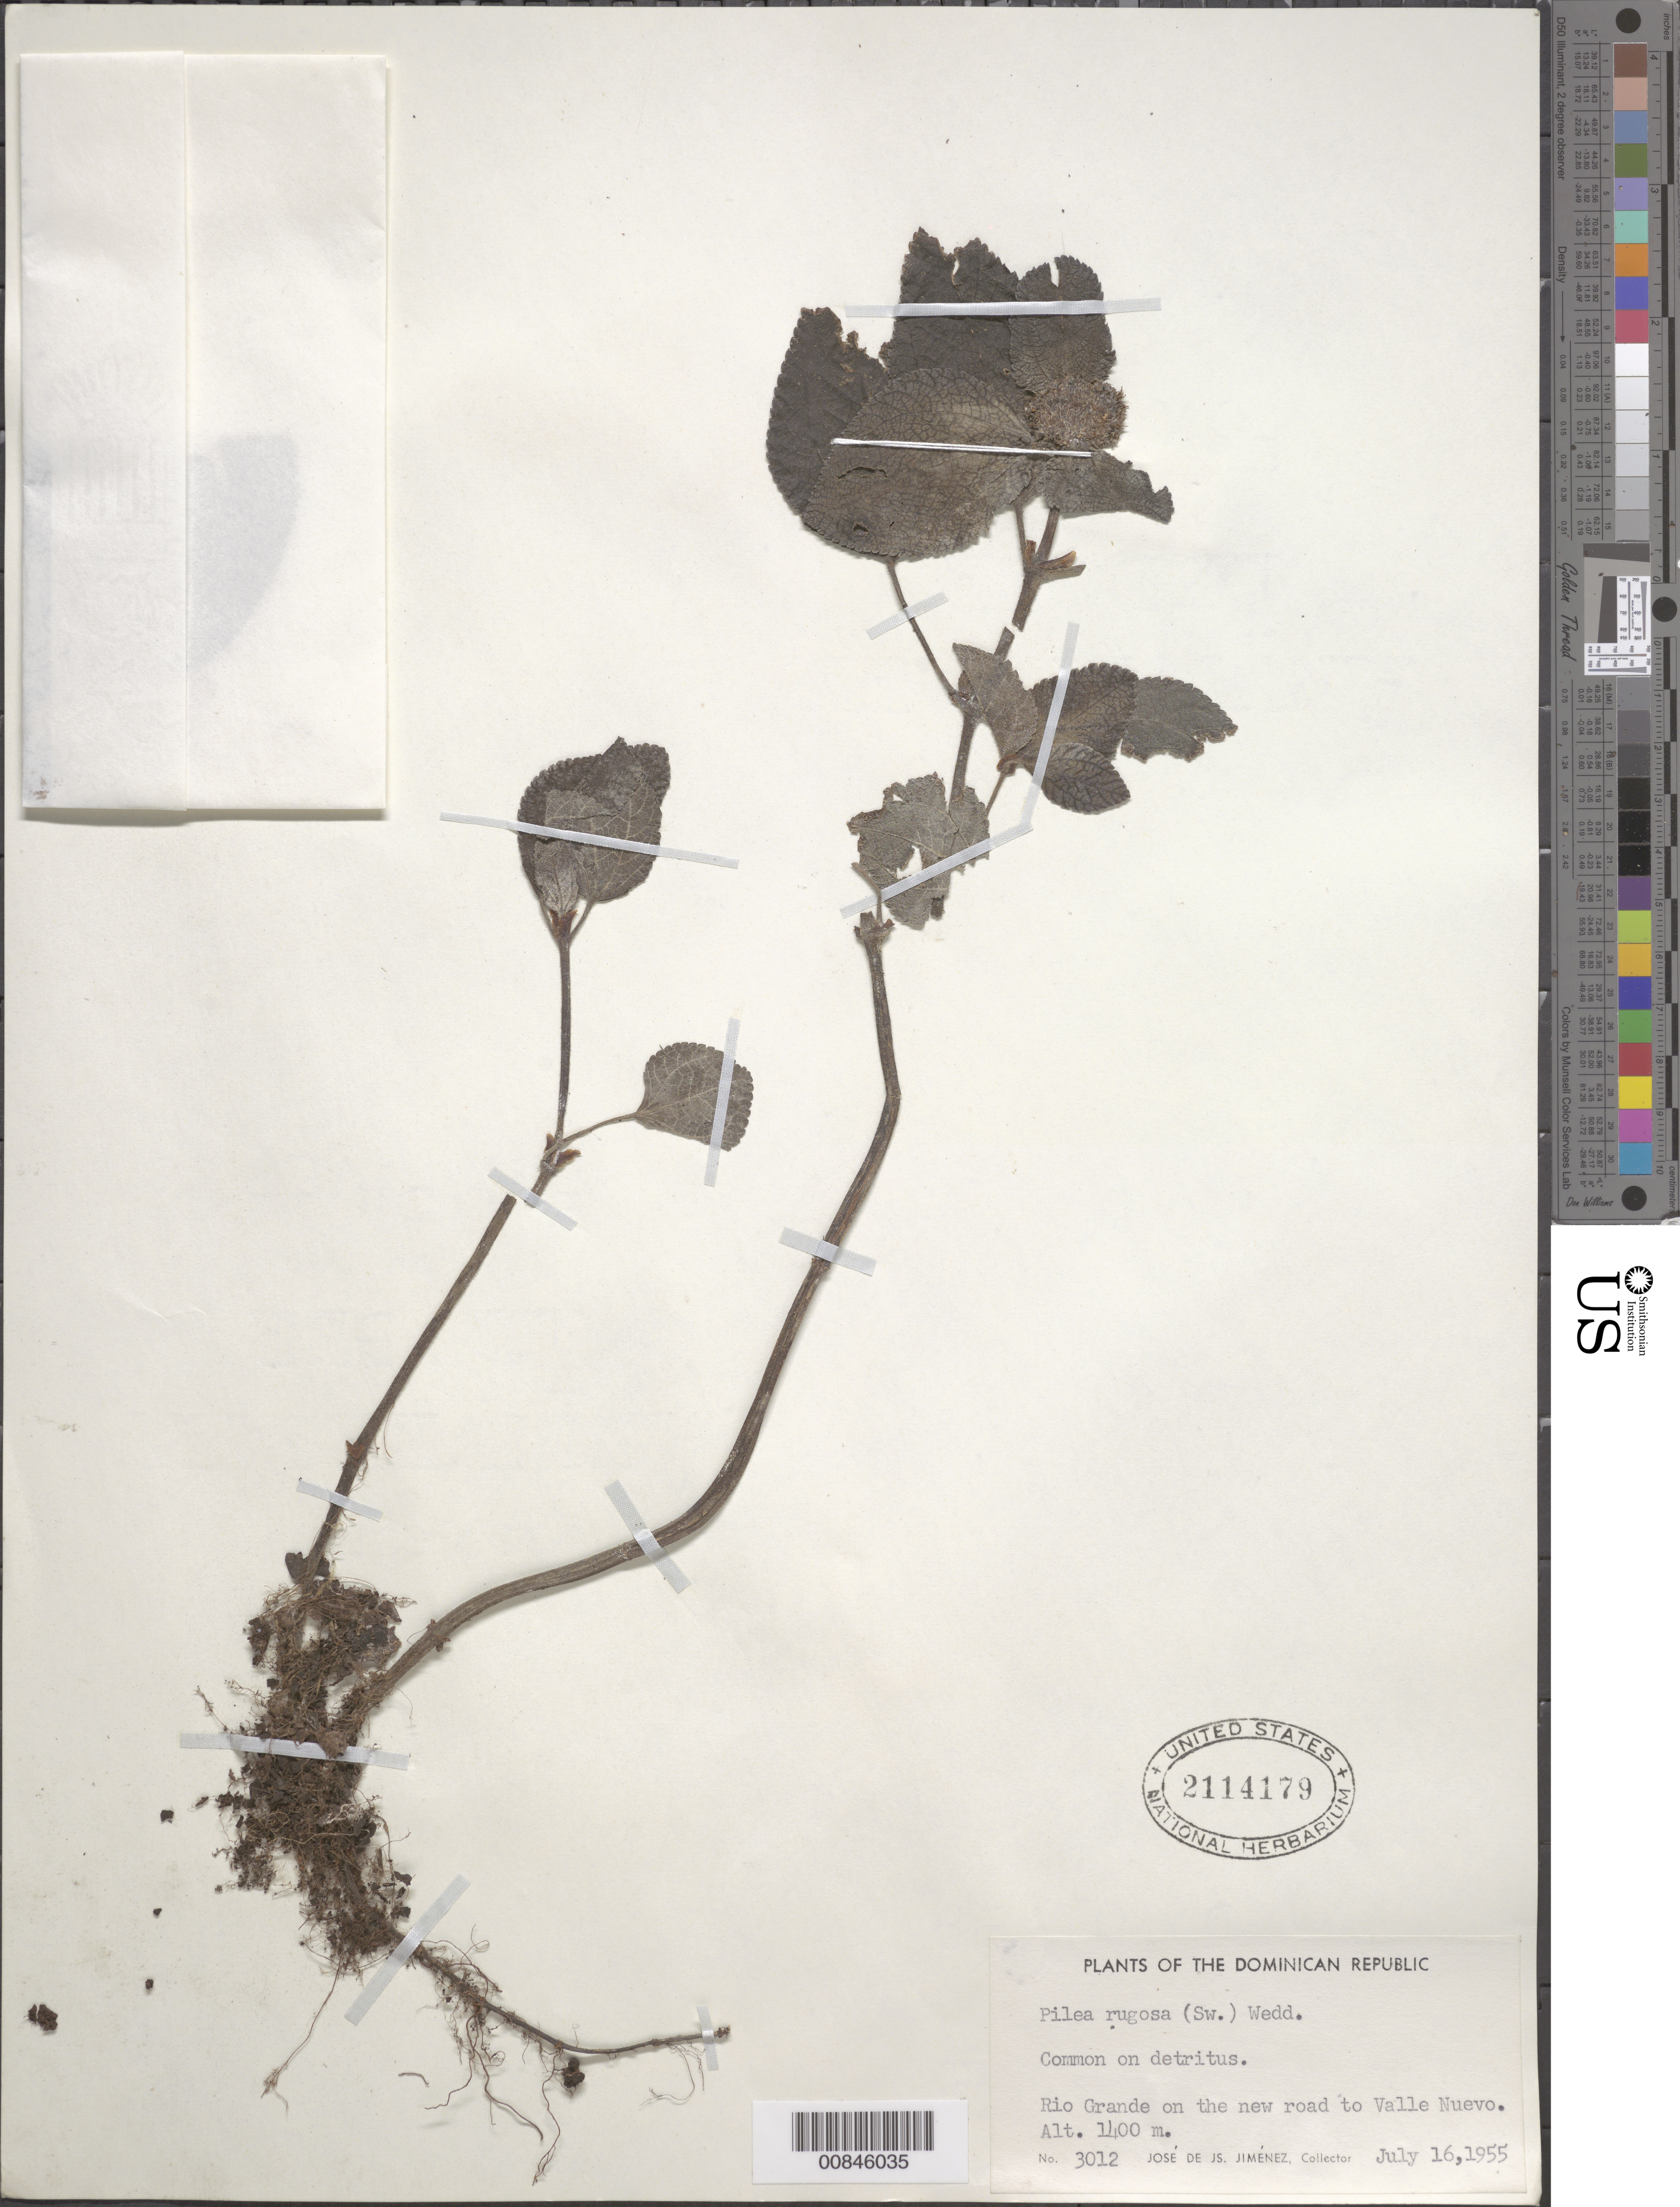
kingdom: Plantae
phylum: Tracheophyta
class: Magnoliopsida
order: Rosales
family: Urticaceae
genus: Pilea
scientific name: Pilea rugosa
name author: (Sw.) Wedd.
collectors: J. J. Jiménez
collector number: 3012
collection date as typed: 16 Jul 1955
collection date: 1955-07-16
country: Dominican Republic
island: Hispaniola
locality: Río Grande on the new road to Valle Nuevo.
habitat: Common on detritus.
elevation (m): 1400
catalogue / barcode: US 2114179